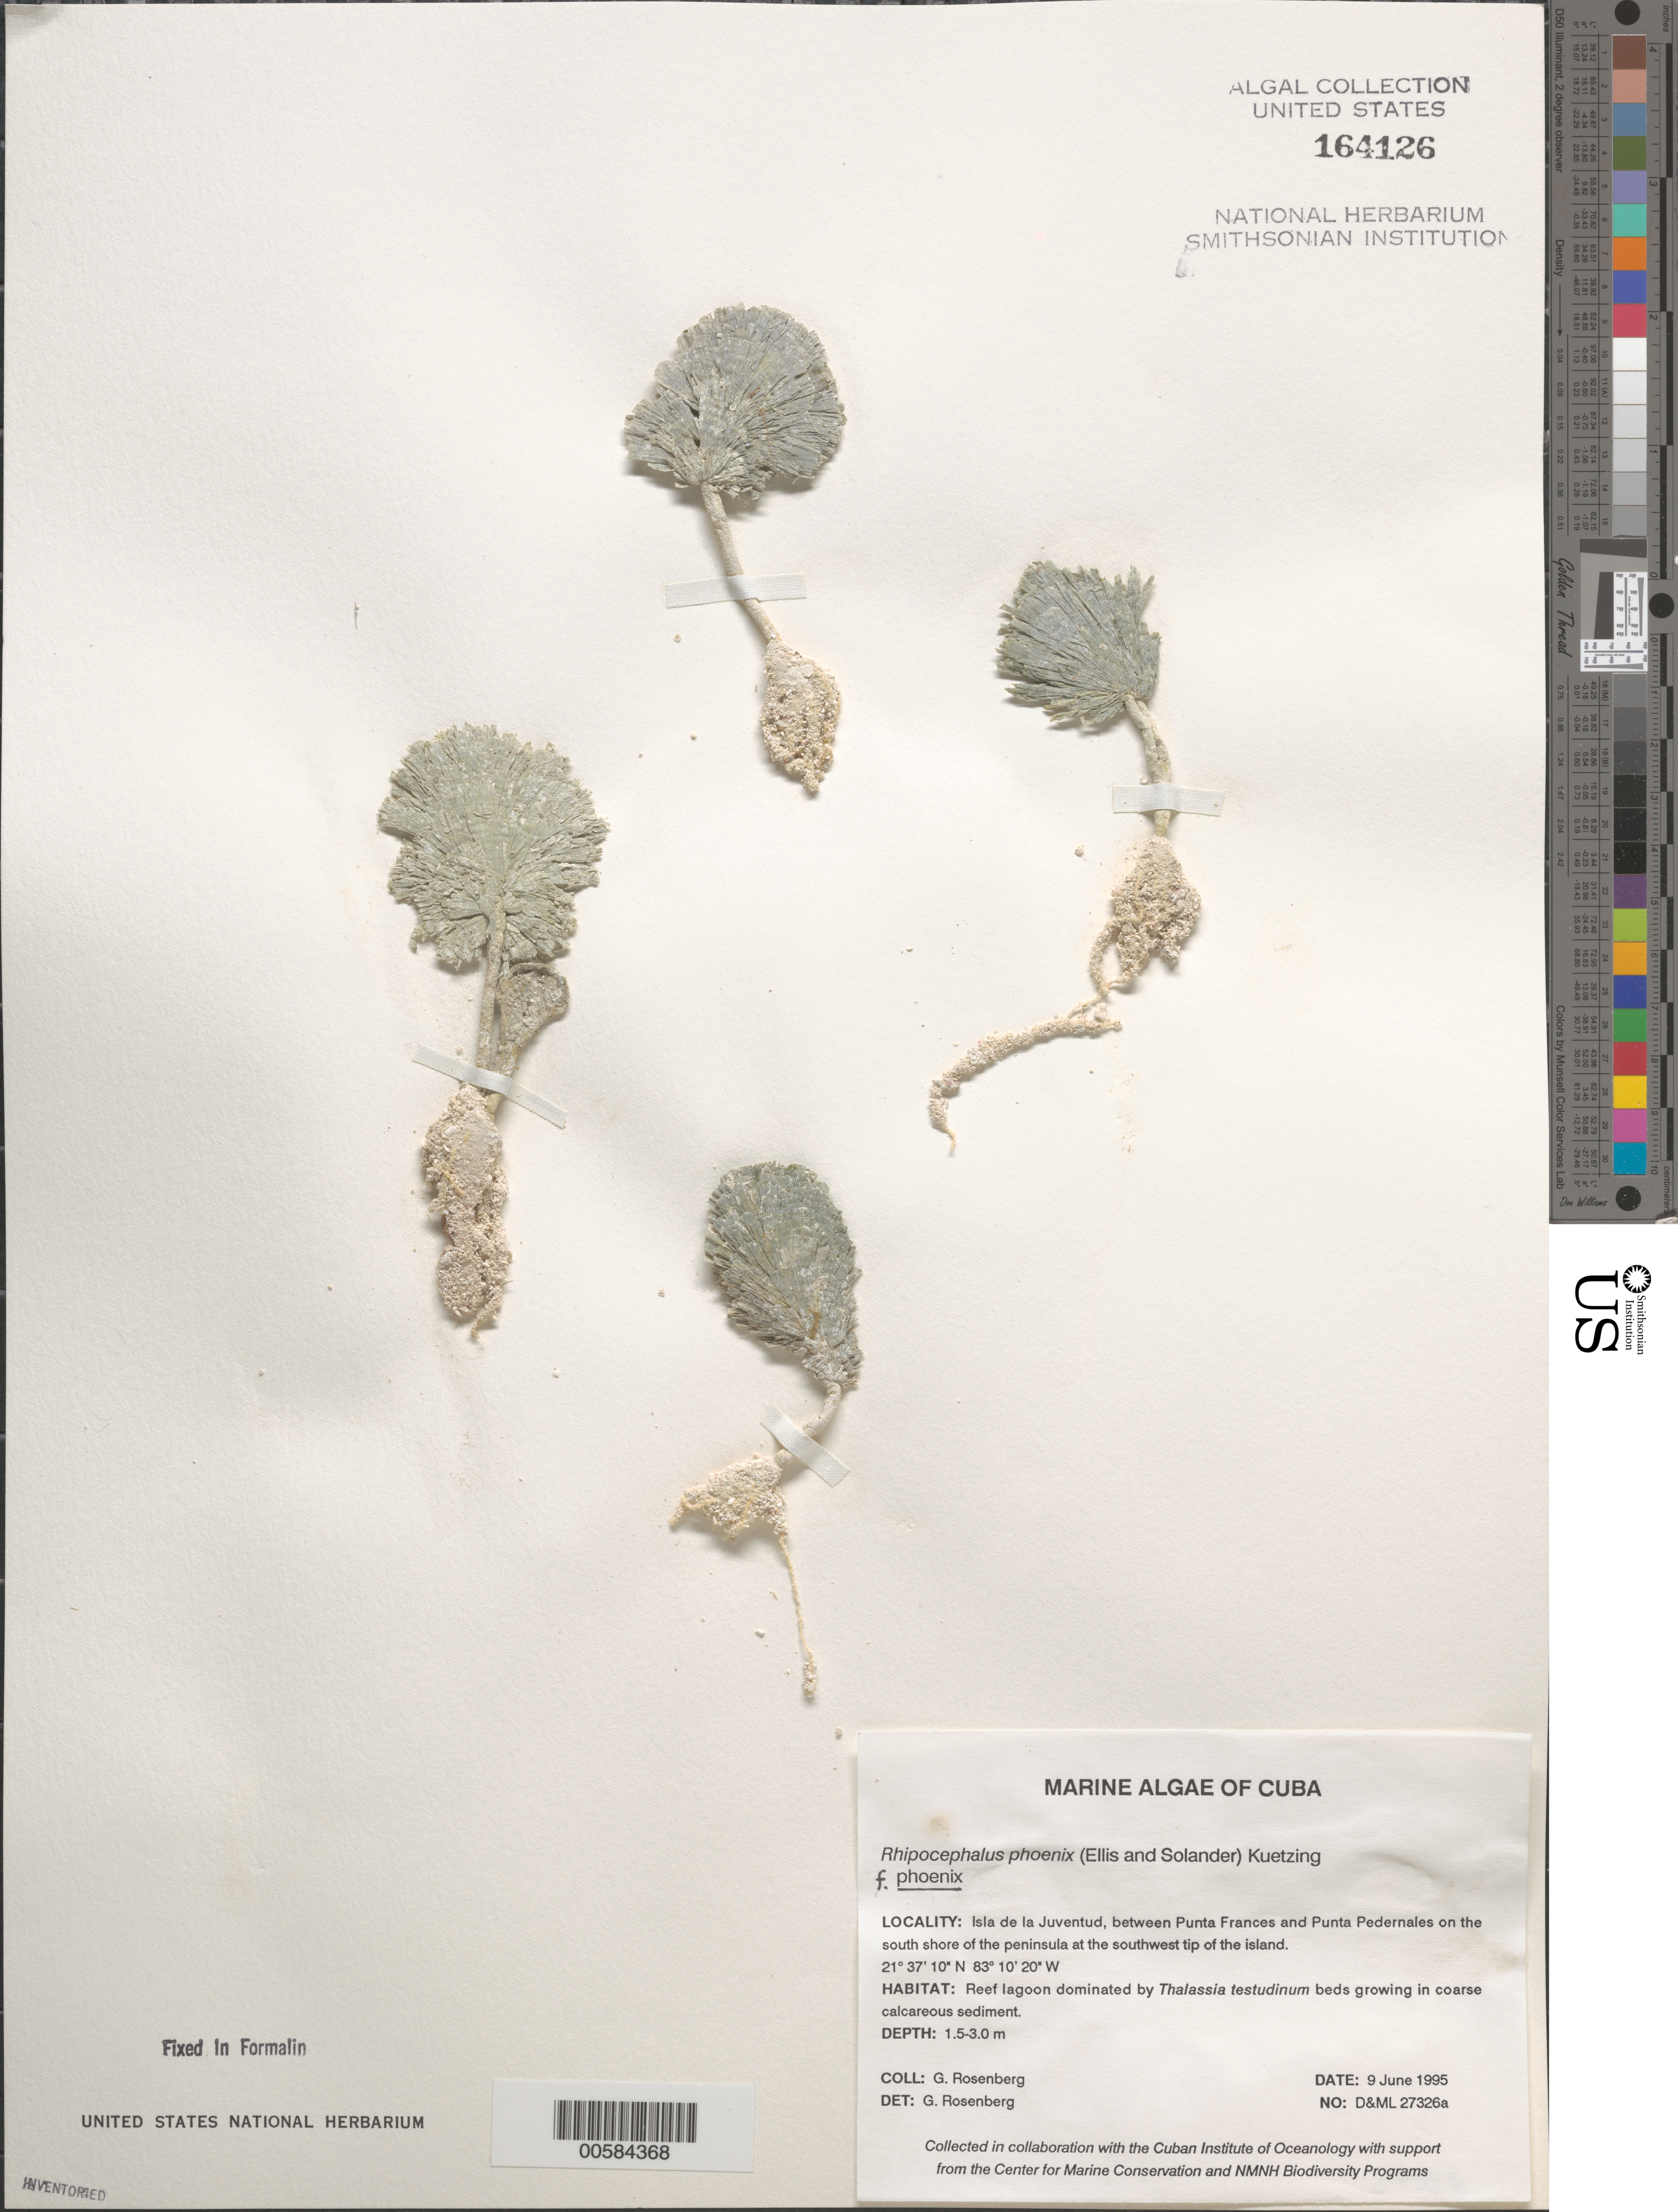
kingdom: Plantae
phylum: Chlorophyta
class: Ulvophyceae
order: Bryopsidales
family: Udoteaceae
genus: Rhipocephalus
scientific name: Rhipocephalus phoenix f. phoenix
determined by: Rosenberg, G.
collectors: G. Rosenberg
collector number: D&ML 27326a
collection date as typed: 09 Jun 1995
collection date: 1995-06-09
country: Cuba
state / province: Isla de La Juventud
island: Isla de la Juventud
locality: Between Punta Frances and Punta Pedernales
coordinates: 21 37' 10" N, 83 10' 20" W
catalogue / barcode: US 164126